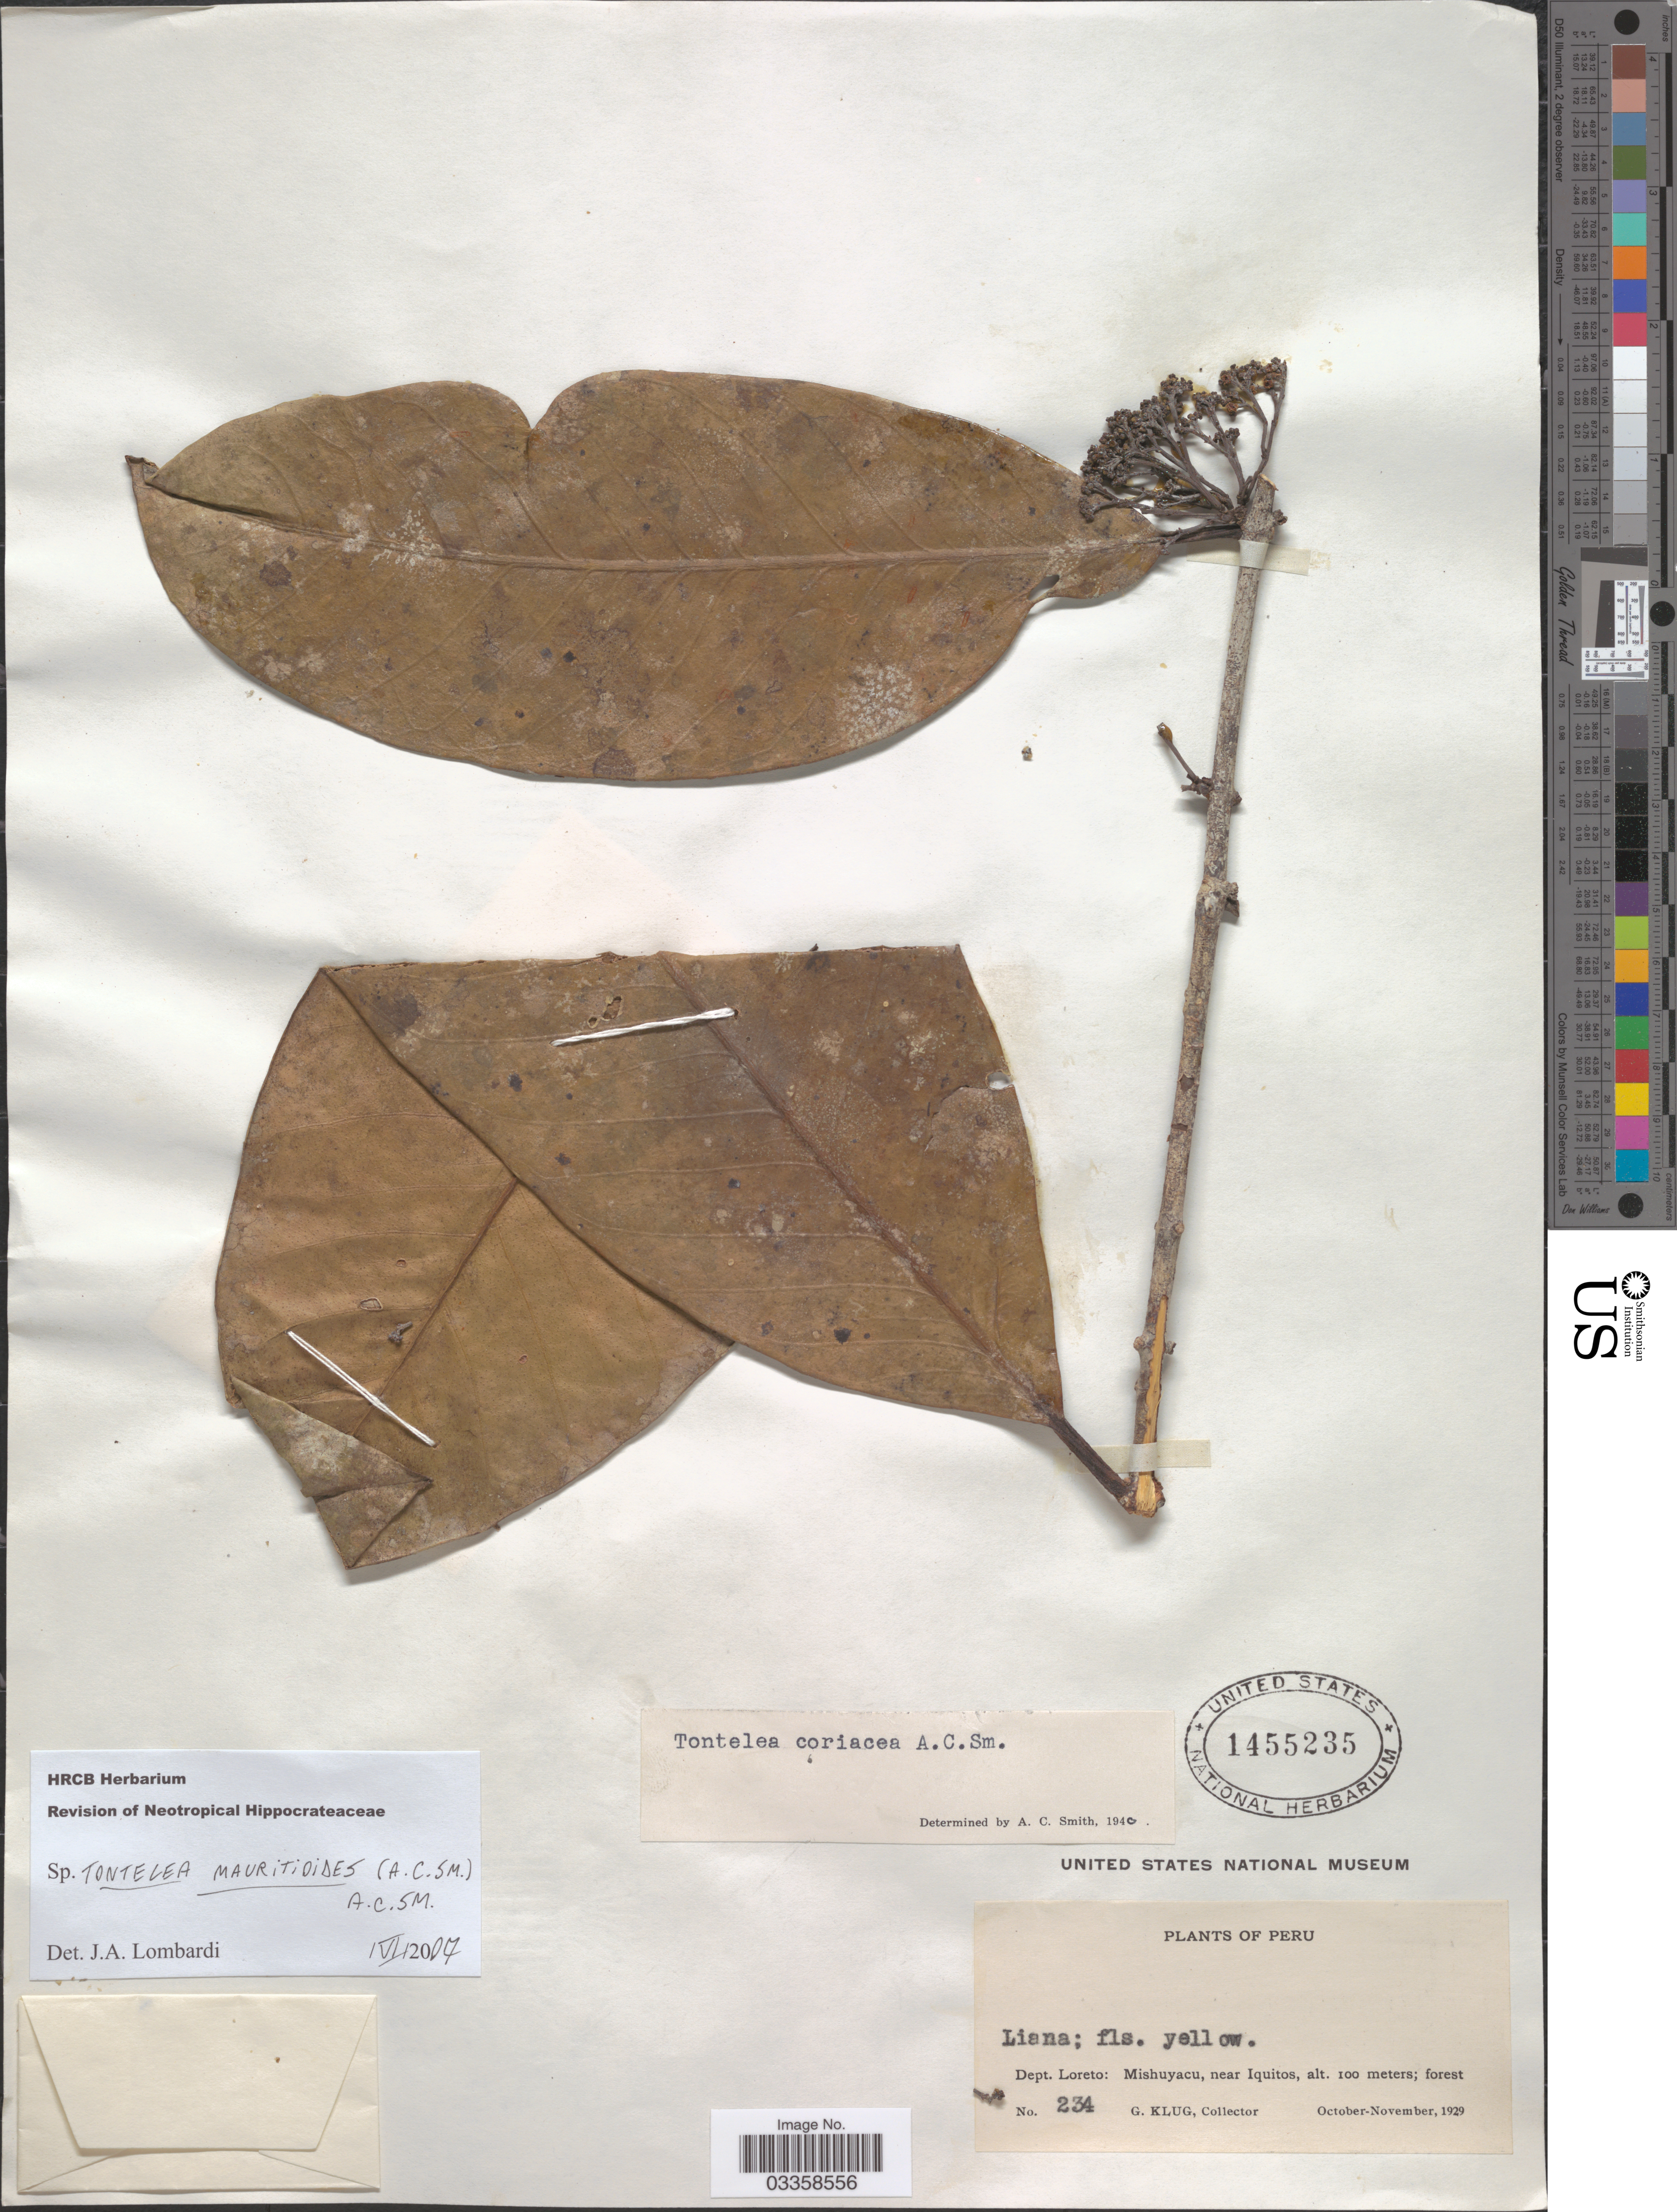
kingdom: Plantae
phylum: Tracheophyta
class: Magnoliopsida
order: Celastrales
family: Celastraceae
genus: Tontelea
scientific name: Tontelea mauritioides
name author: (A.C. Sm.) A.C. Sm.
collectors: G. Klug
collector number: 234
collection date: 1929-10/1929-11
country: Peru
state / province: Loreto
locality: Dept. Loreto: Mishuyacu, near Iquitos.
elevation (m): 100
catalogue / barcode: US 1455235